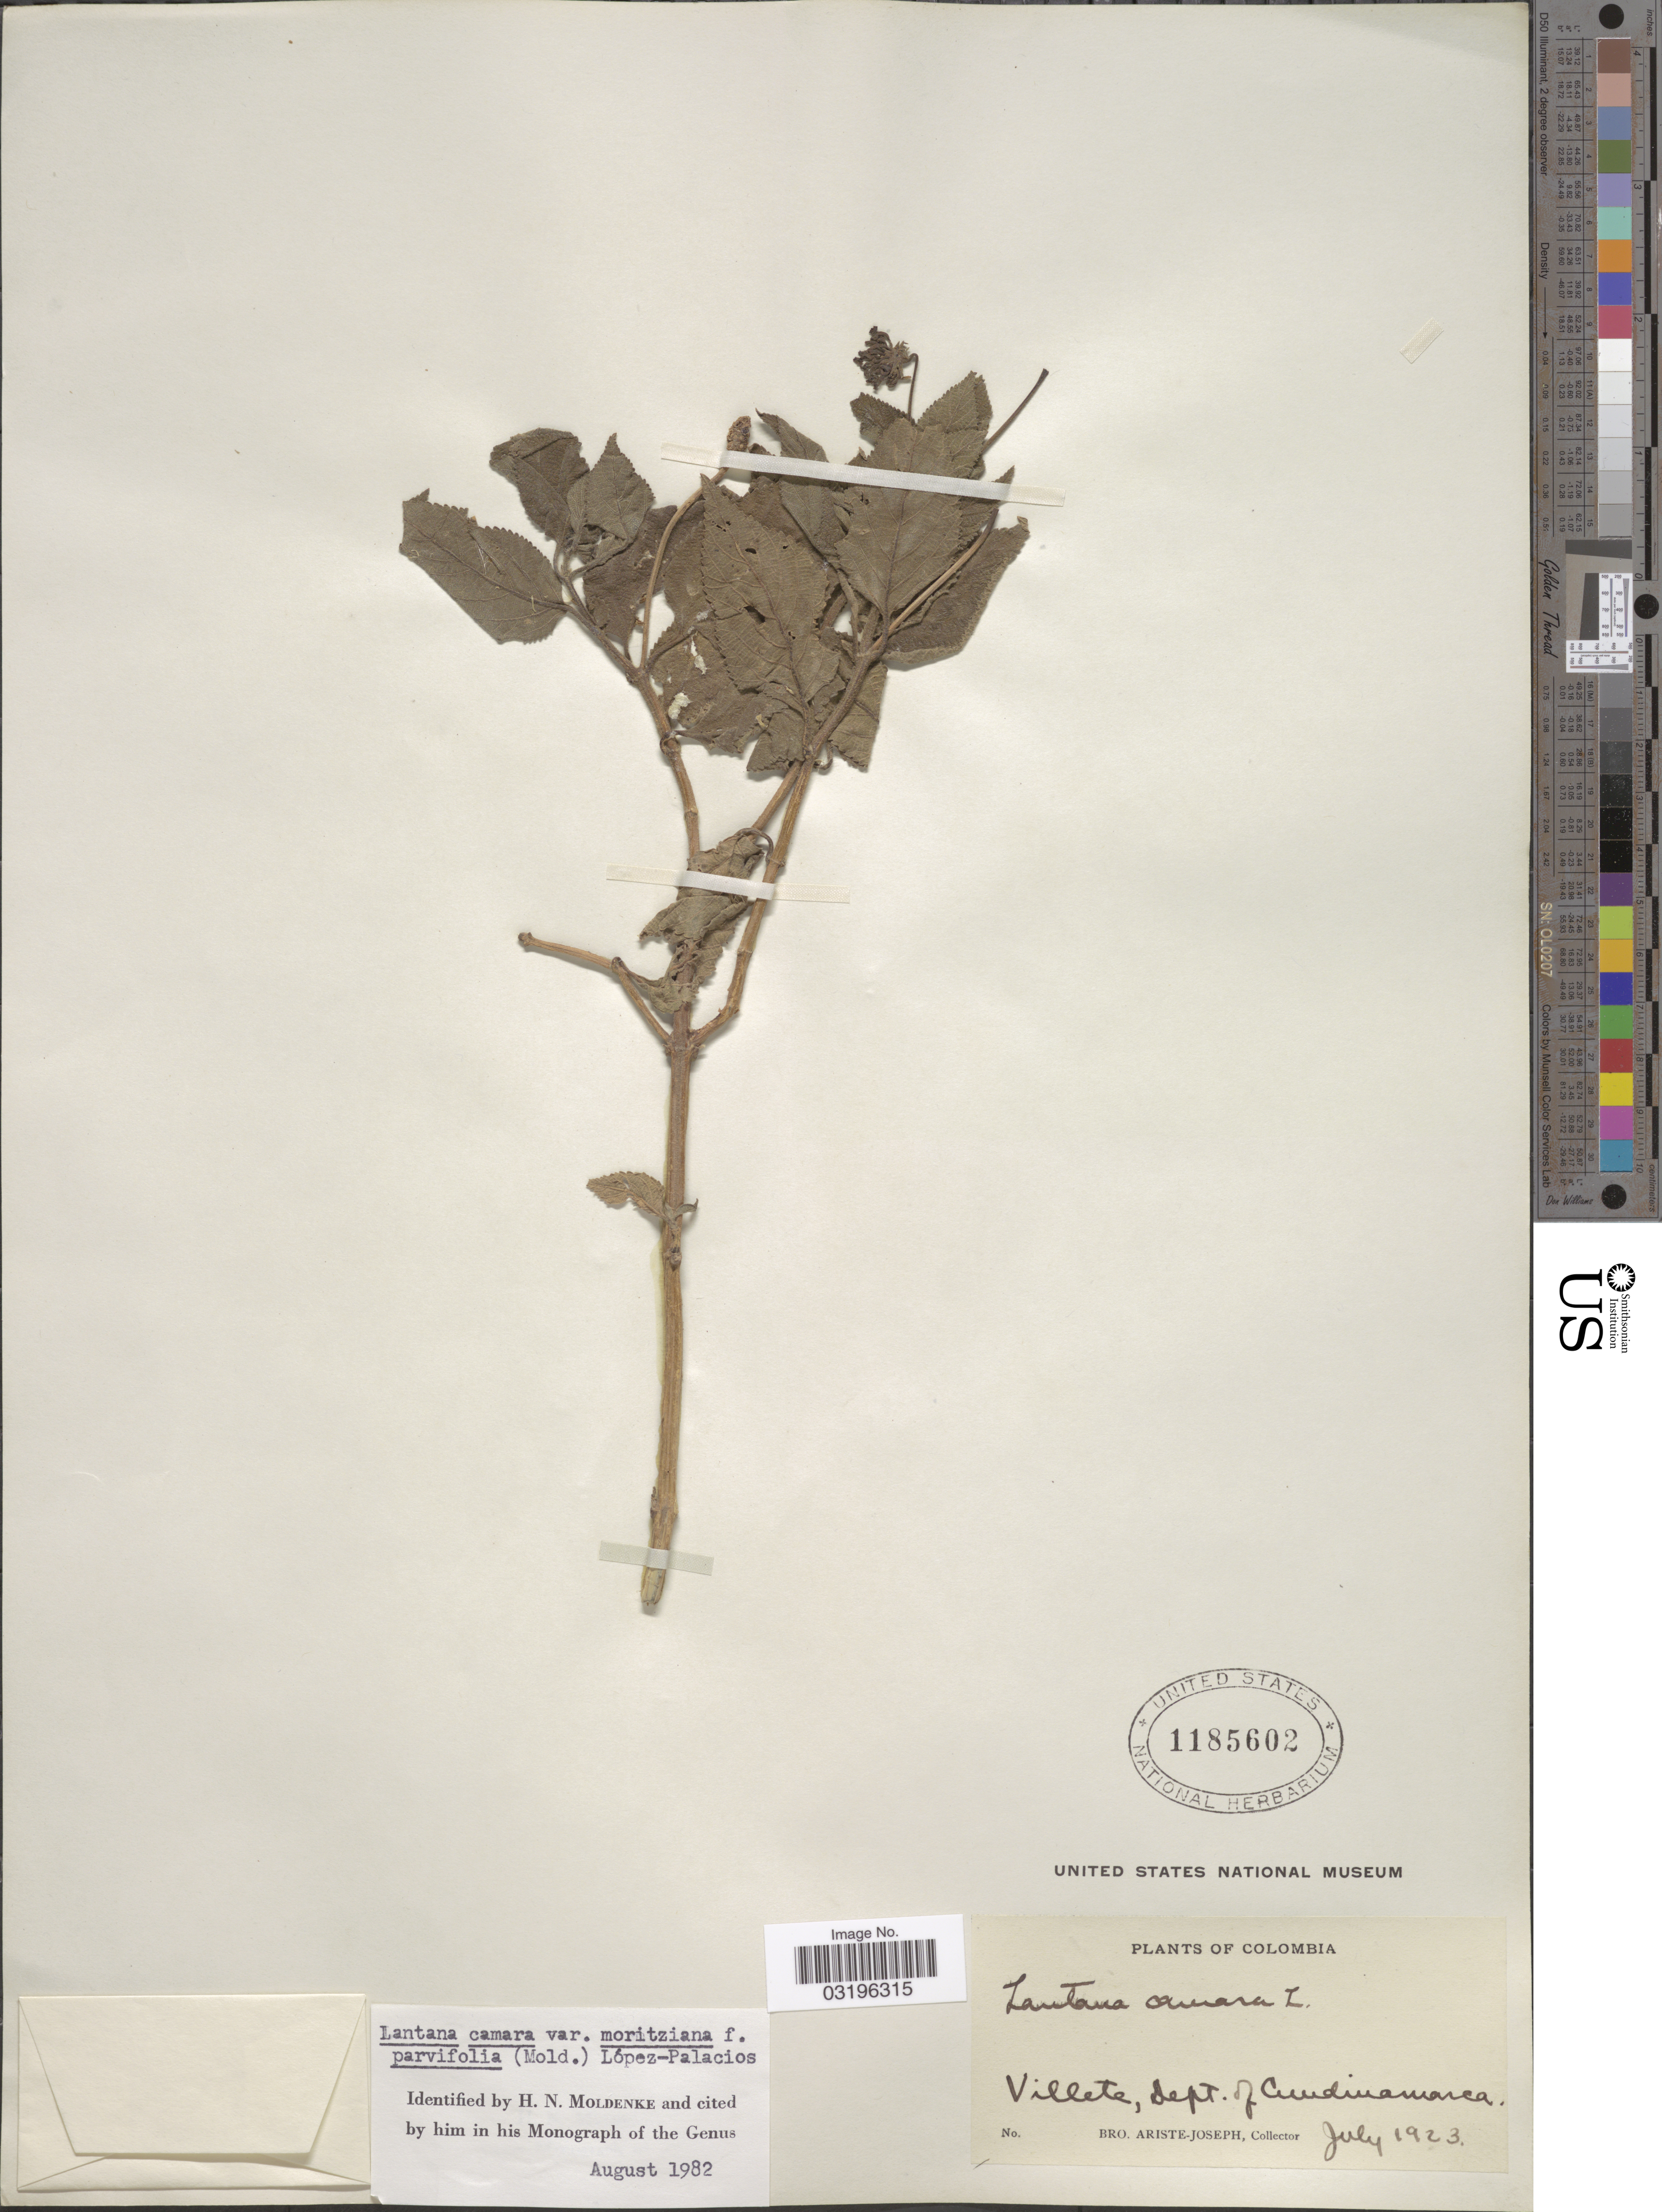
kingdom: Plantae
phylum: Tracheophyta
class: Magnoliopsida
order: Lamiales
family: Verbenaceae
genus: Lantana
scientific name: Lantana camara f. parvifolia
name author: Moldenke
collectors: Bro. Ariste-Joseph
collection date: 1923-07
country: Colombia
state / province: Cundinamarca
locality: Villete, dept. of Cundinamarca.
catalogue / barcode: US 1185602